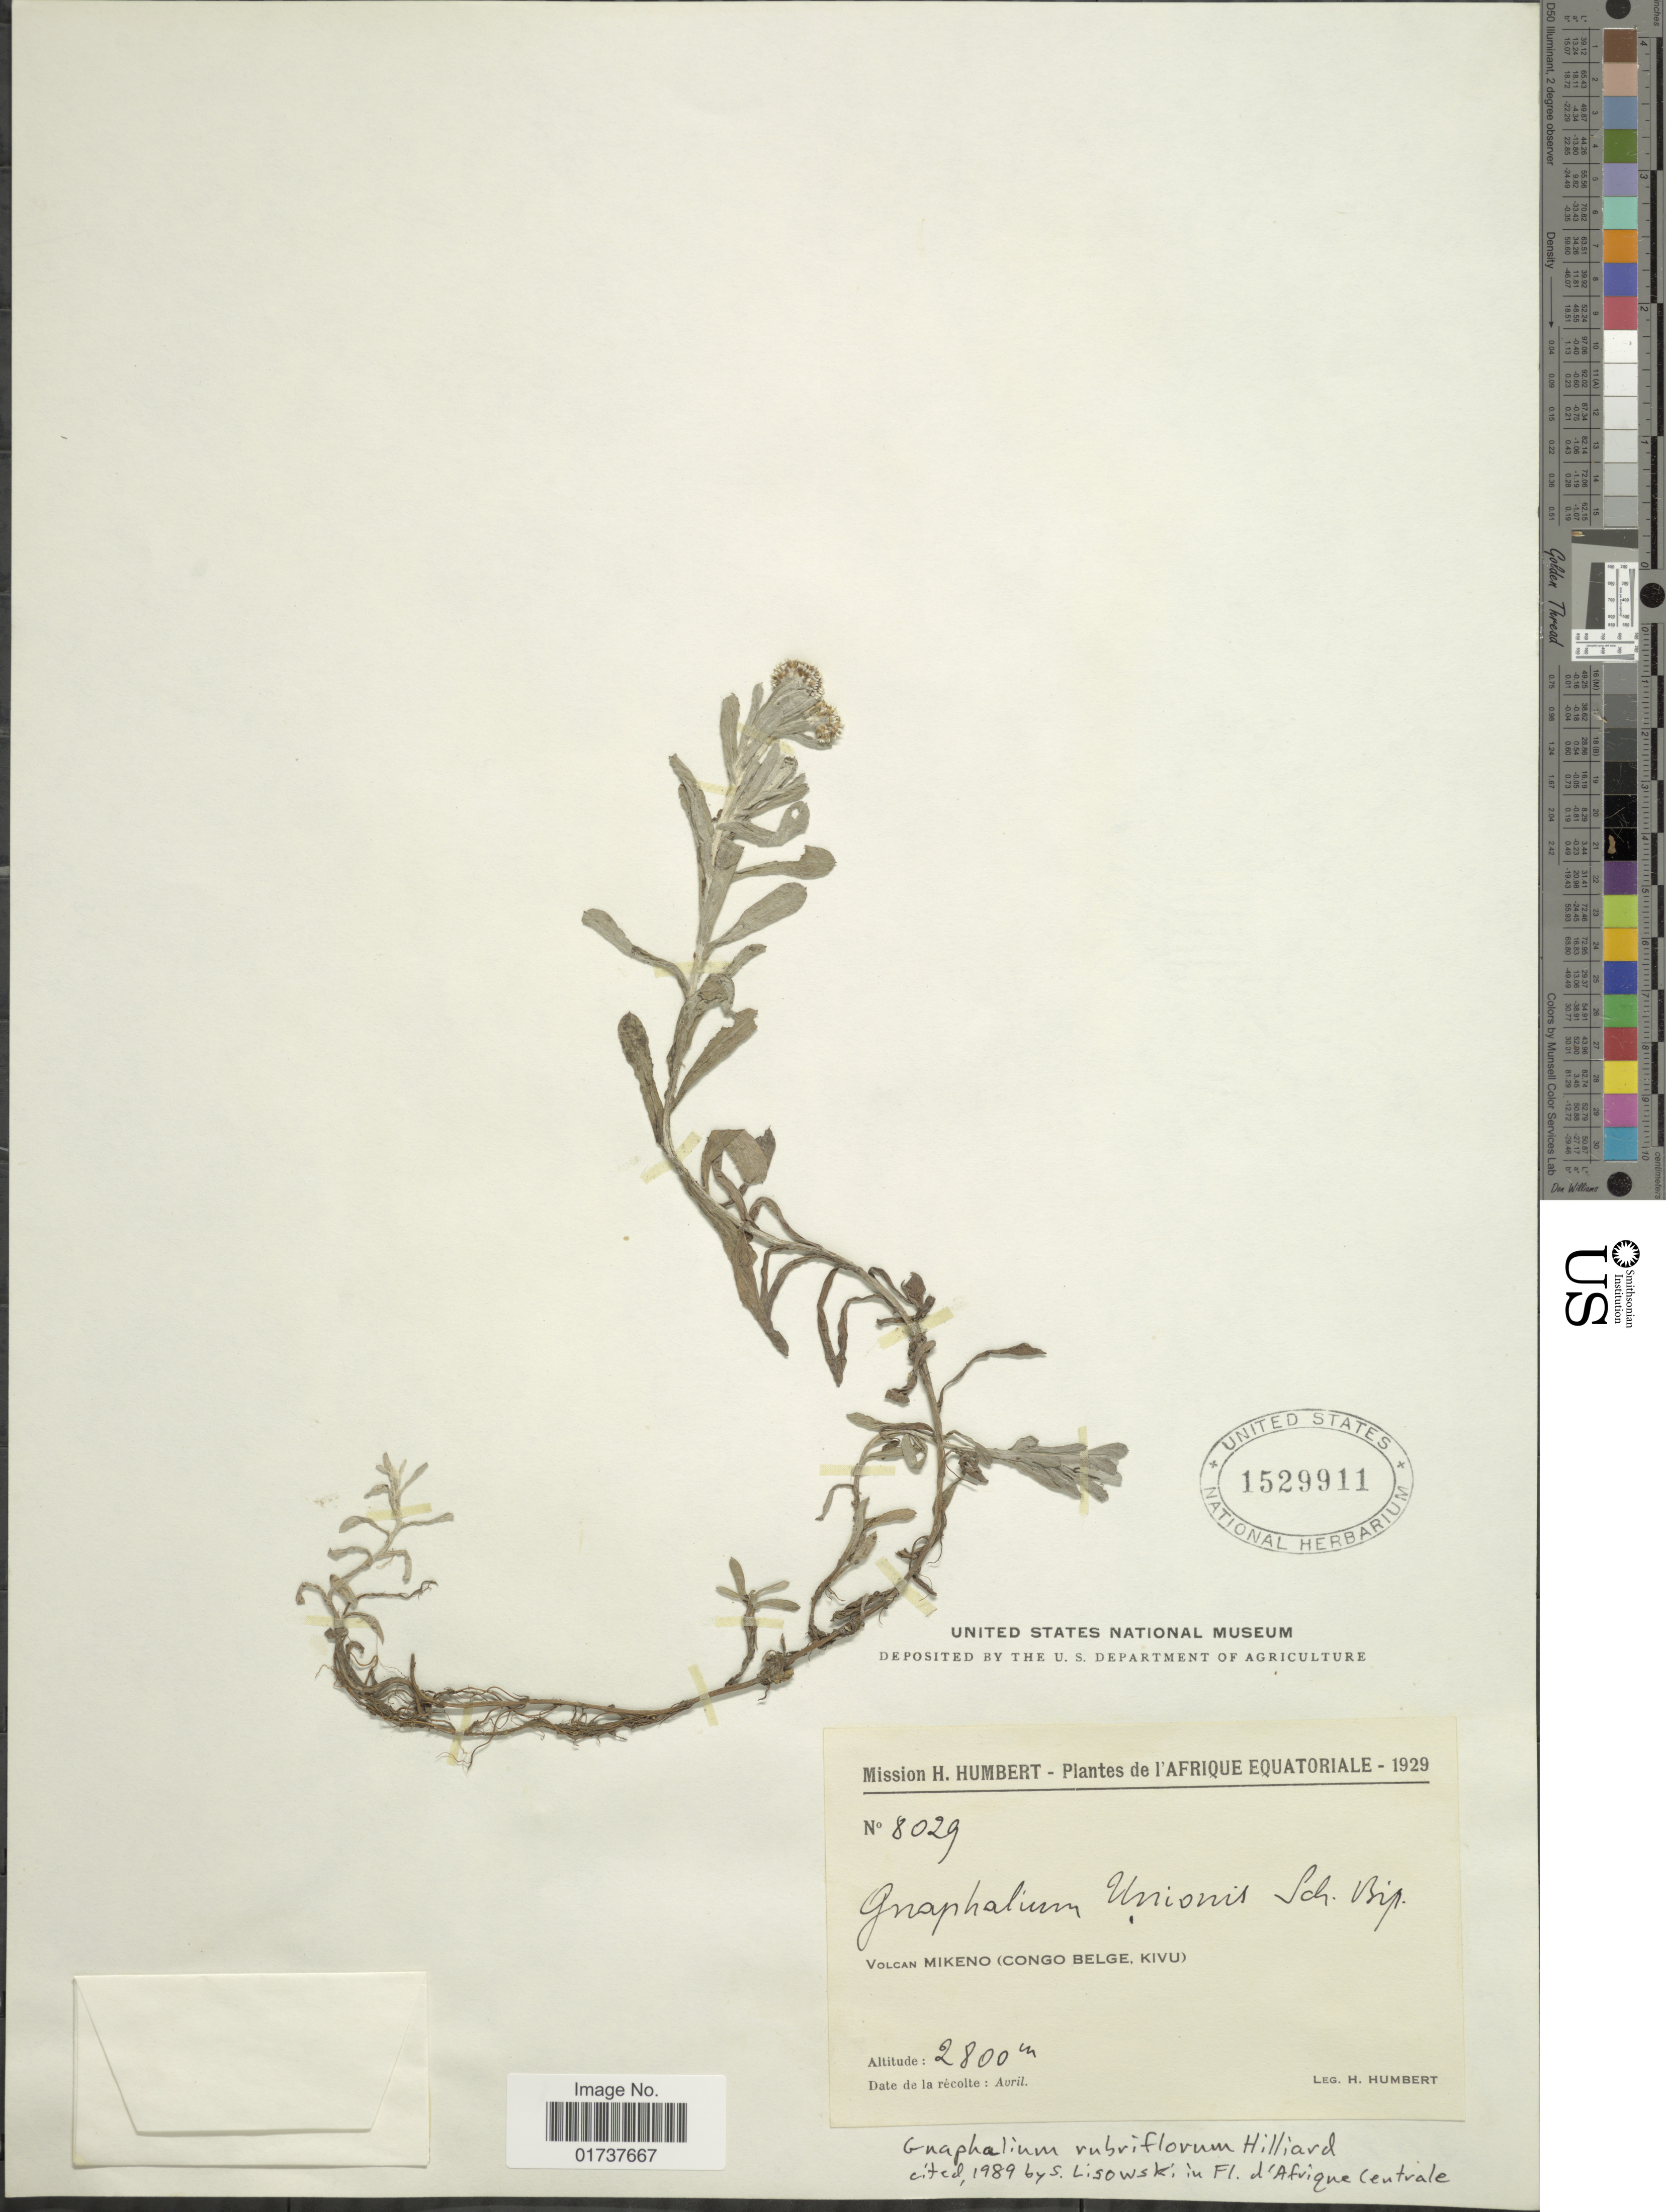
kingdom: Plantae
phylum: Tracheophyta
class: Magnoliopsida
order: Asterales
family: Asteraceae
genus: Gnaphalium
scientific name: Gnaphalium unionis var. rubiflorum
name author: (Hilliard) Beentje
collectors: H. Humbert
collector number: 8029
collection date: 1929-04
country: Congo, Democratic Republic of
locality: Volcan Mikeno (Congo Belge, Kivu)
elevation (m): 2800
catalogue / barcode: US 1529911